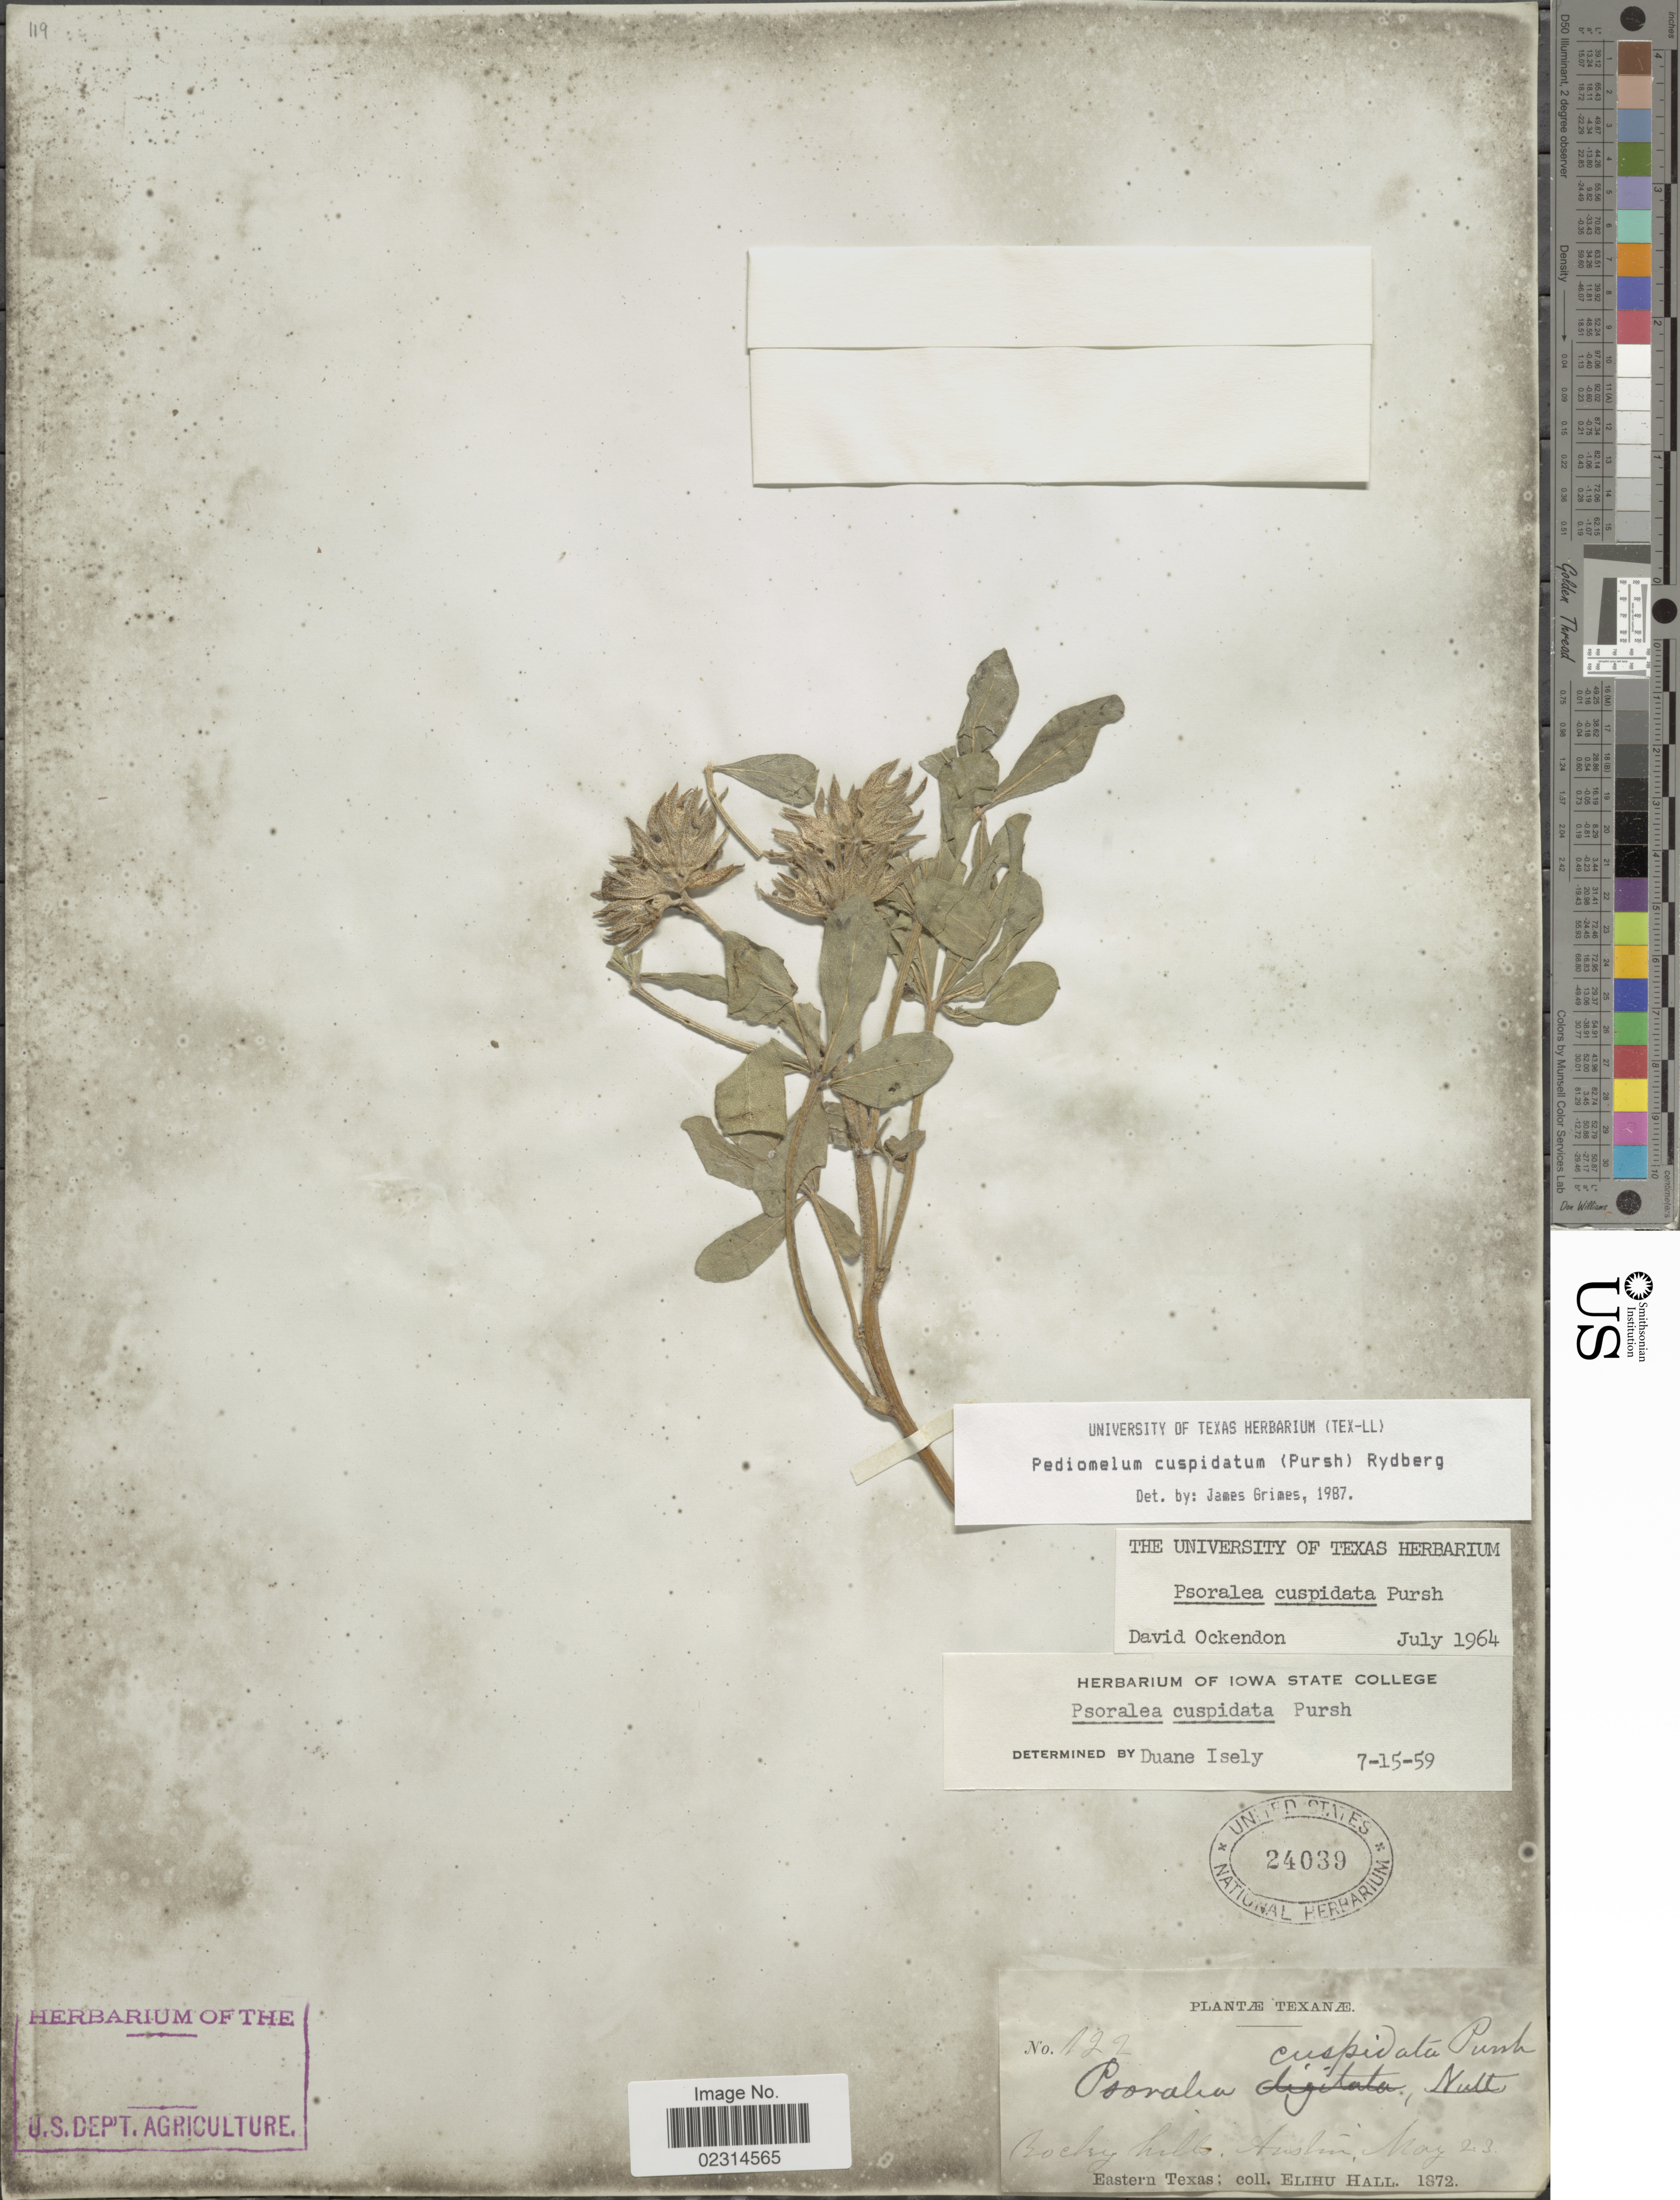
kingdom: Plantae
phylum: Tracheophyta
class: Magnoliopsida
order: Fabales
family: Fabaceae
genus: Pediomelum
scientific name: Pediomelum cuspidatum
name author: (Pursh) Rydb.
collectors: E. Hall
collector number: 122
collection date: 1872-05-23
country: United States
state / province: Texas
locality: Rocky hills, Austin, Eastern Texas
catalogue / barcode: US 24039